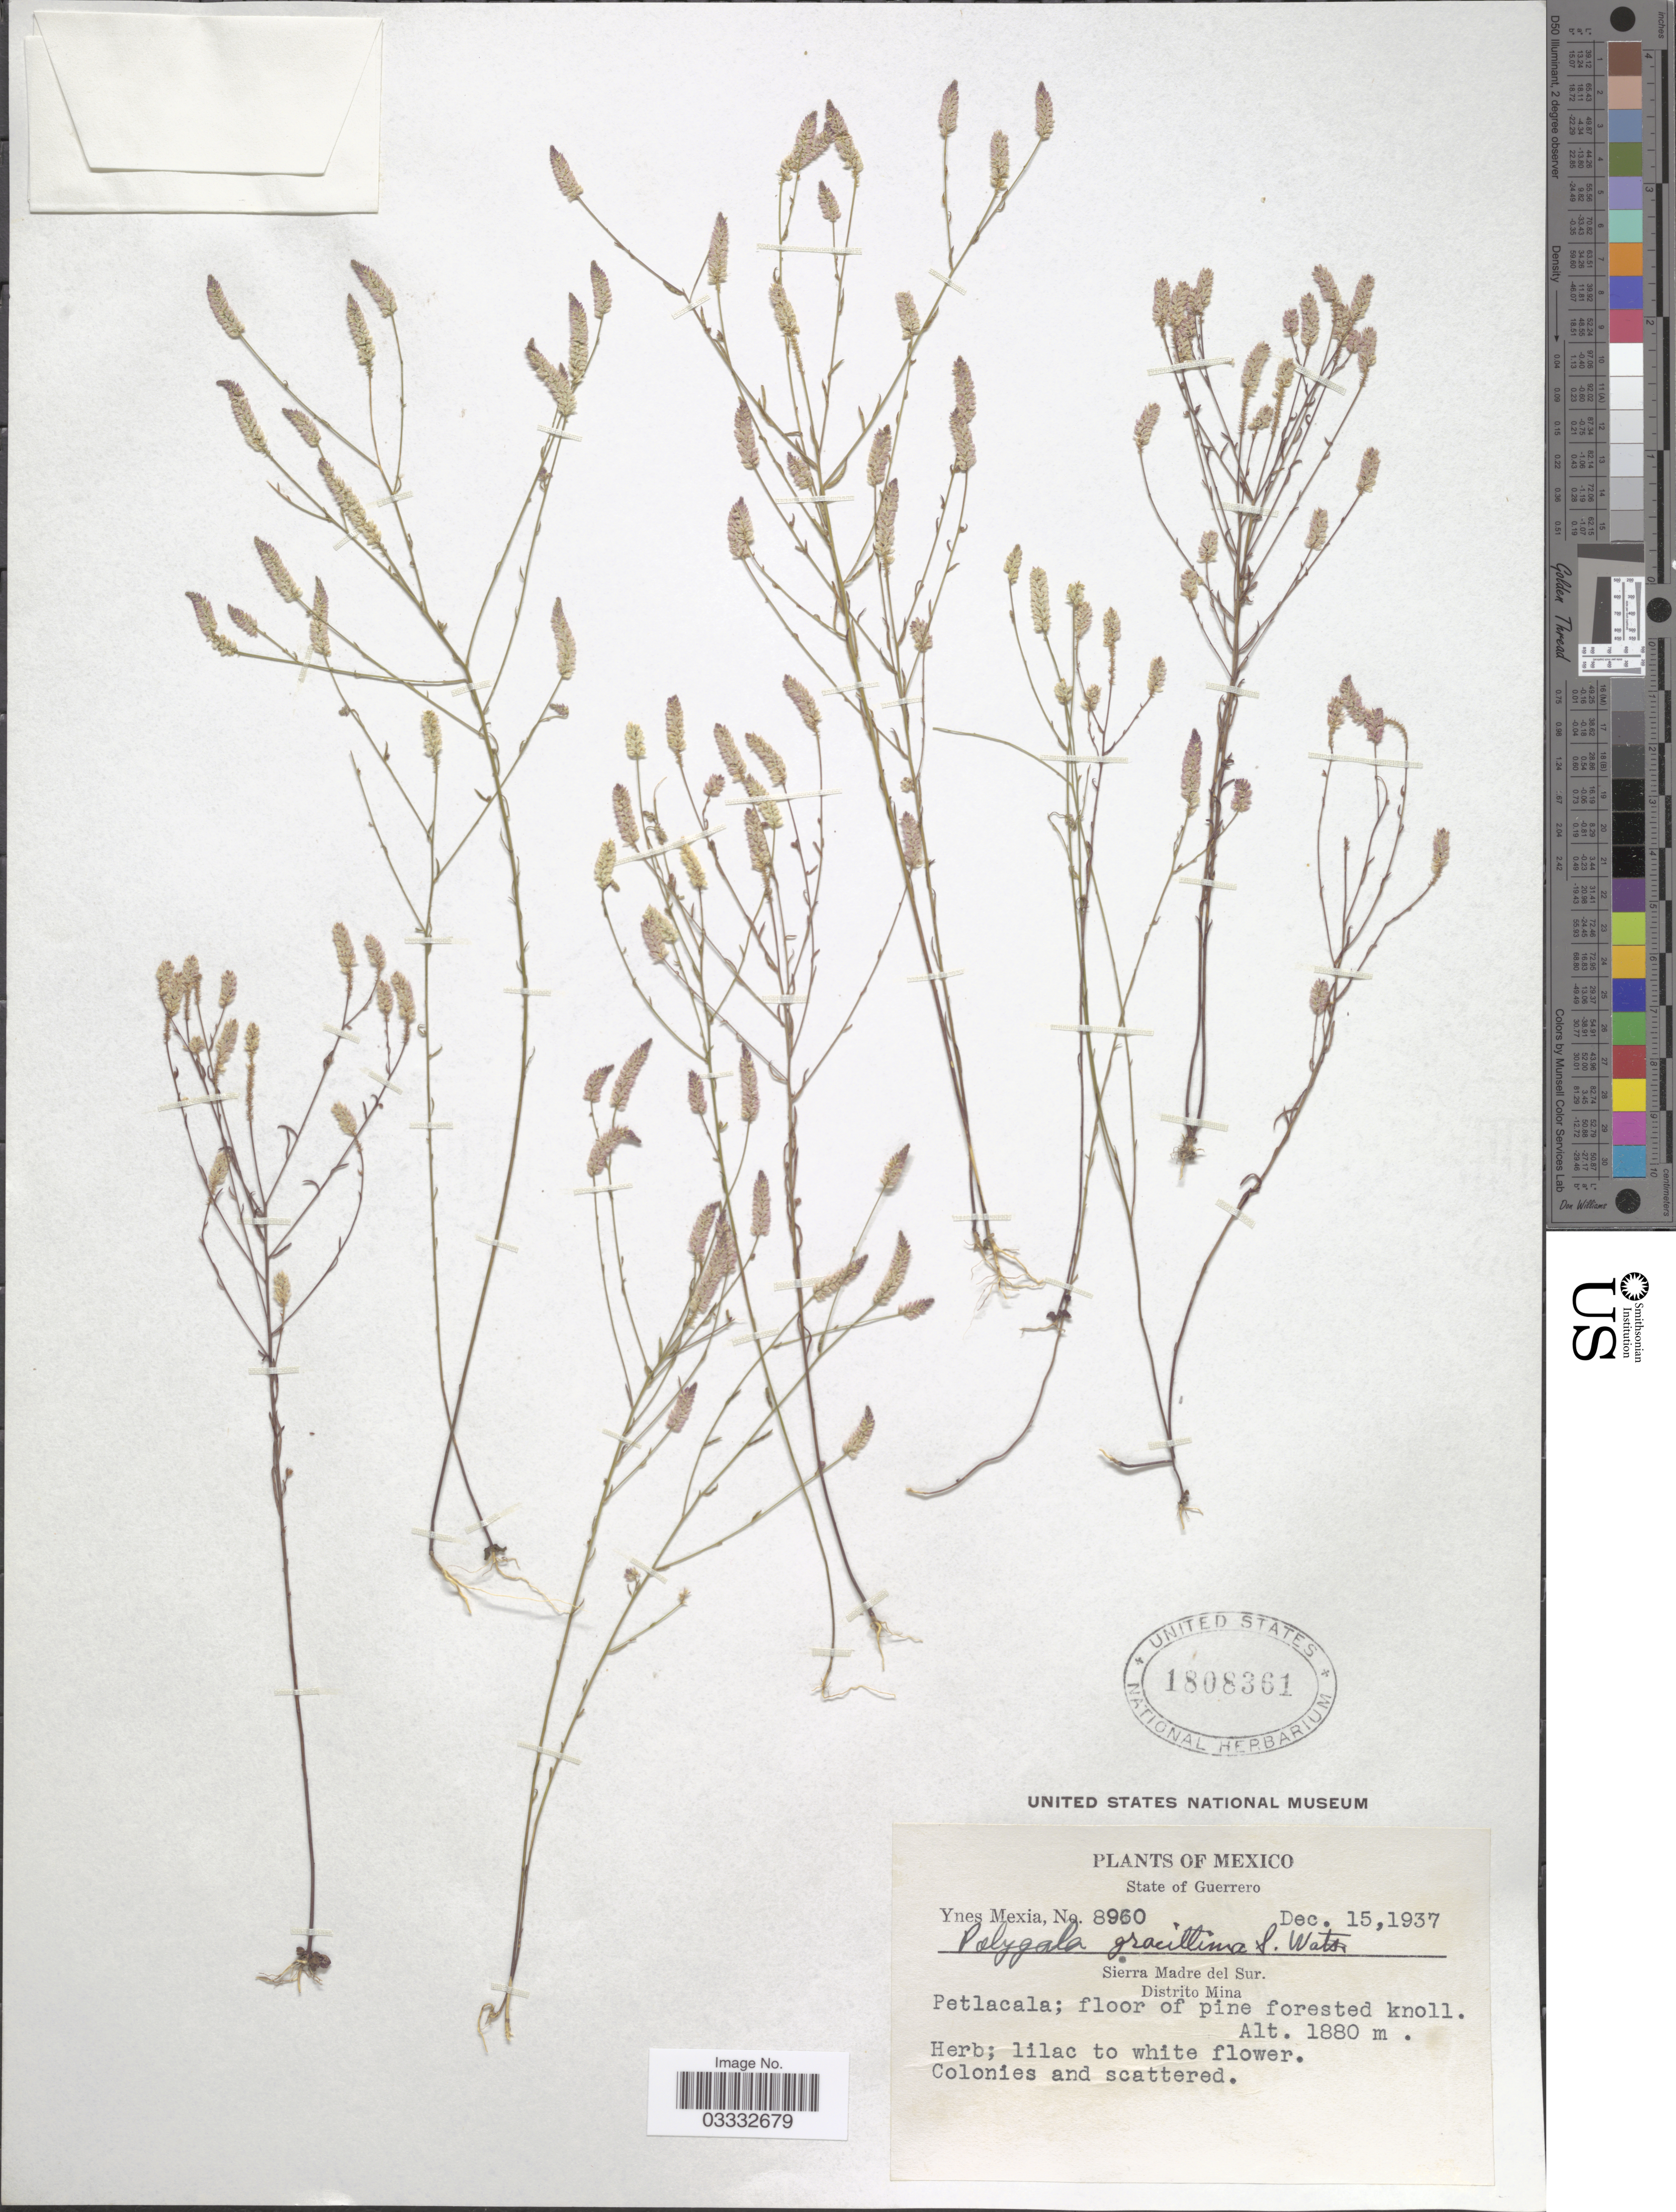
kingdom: Plantae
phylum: Tracheophyta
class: Magnoliopsida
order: Fabales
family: Polygalaceae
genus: Polygala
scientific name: Polygala gracillima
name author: S. Watson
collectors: Y. Mexia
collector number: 8960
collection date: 1937-12-15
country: Mexico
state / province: Guerrero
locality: Sierra Madre del Sur. Distrito Mina.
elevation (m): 1880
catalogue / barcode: US 1808361